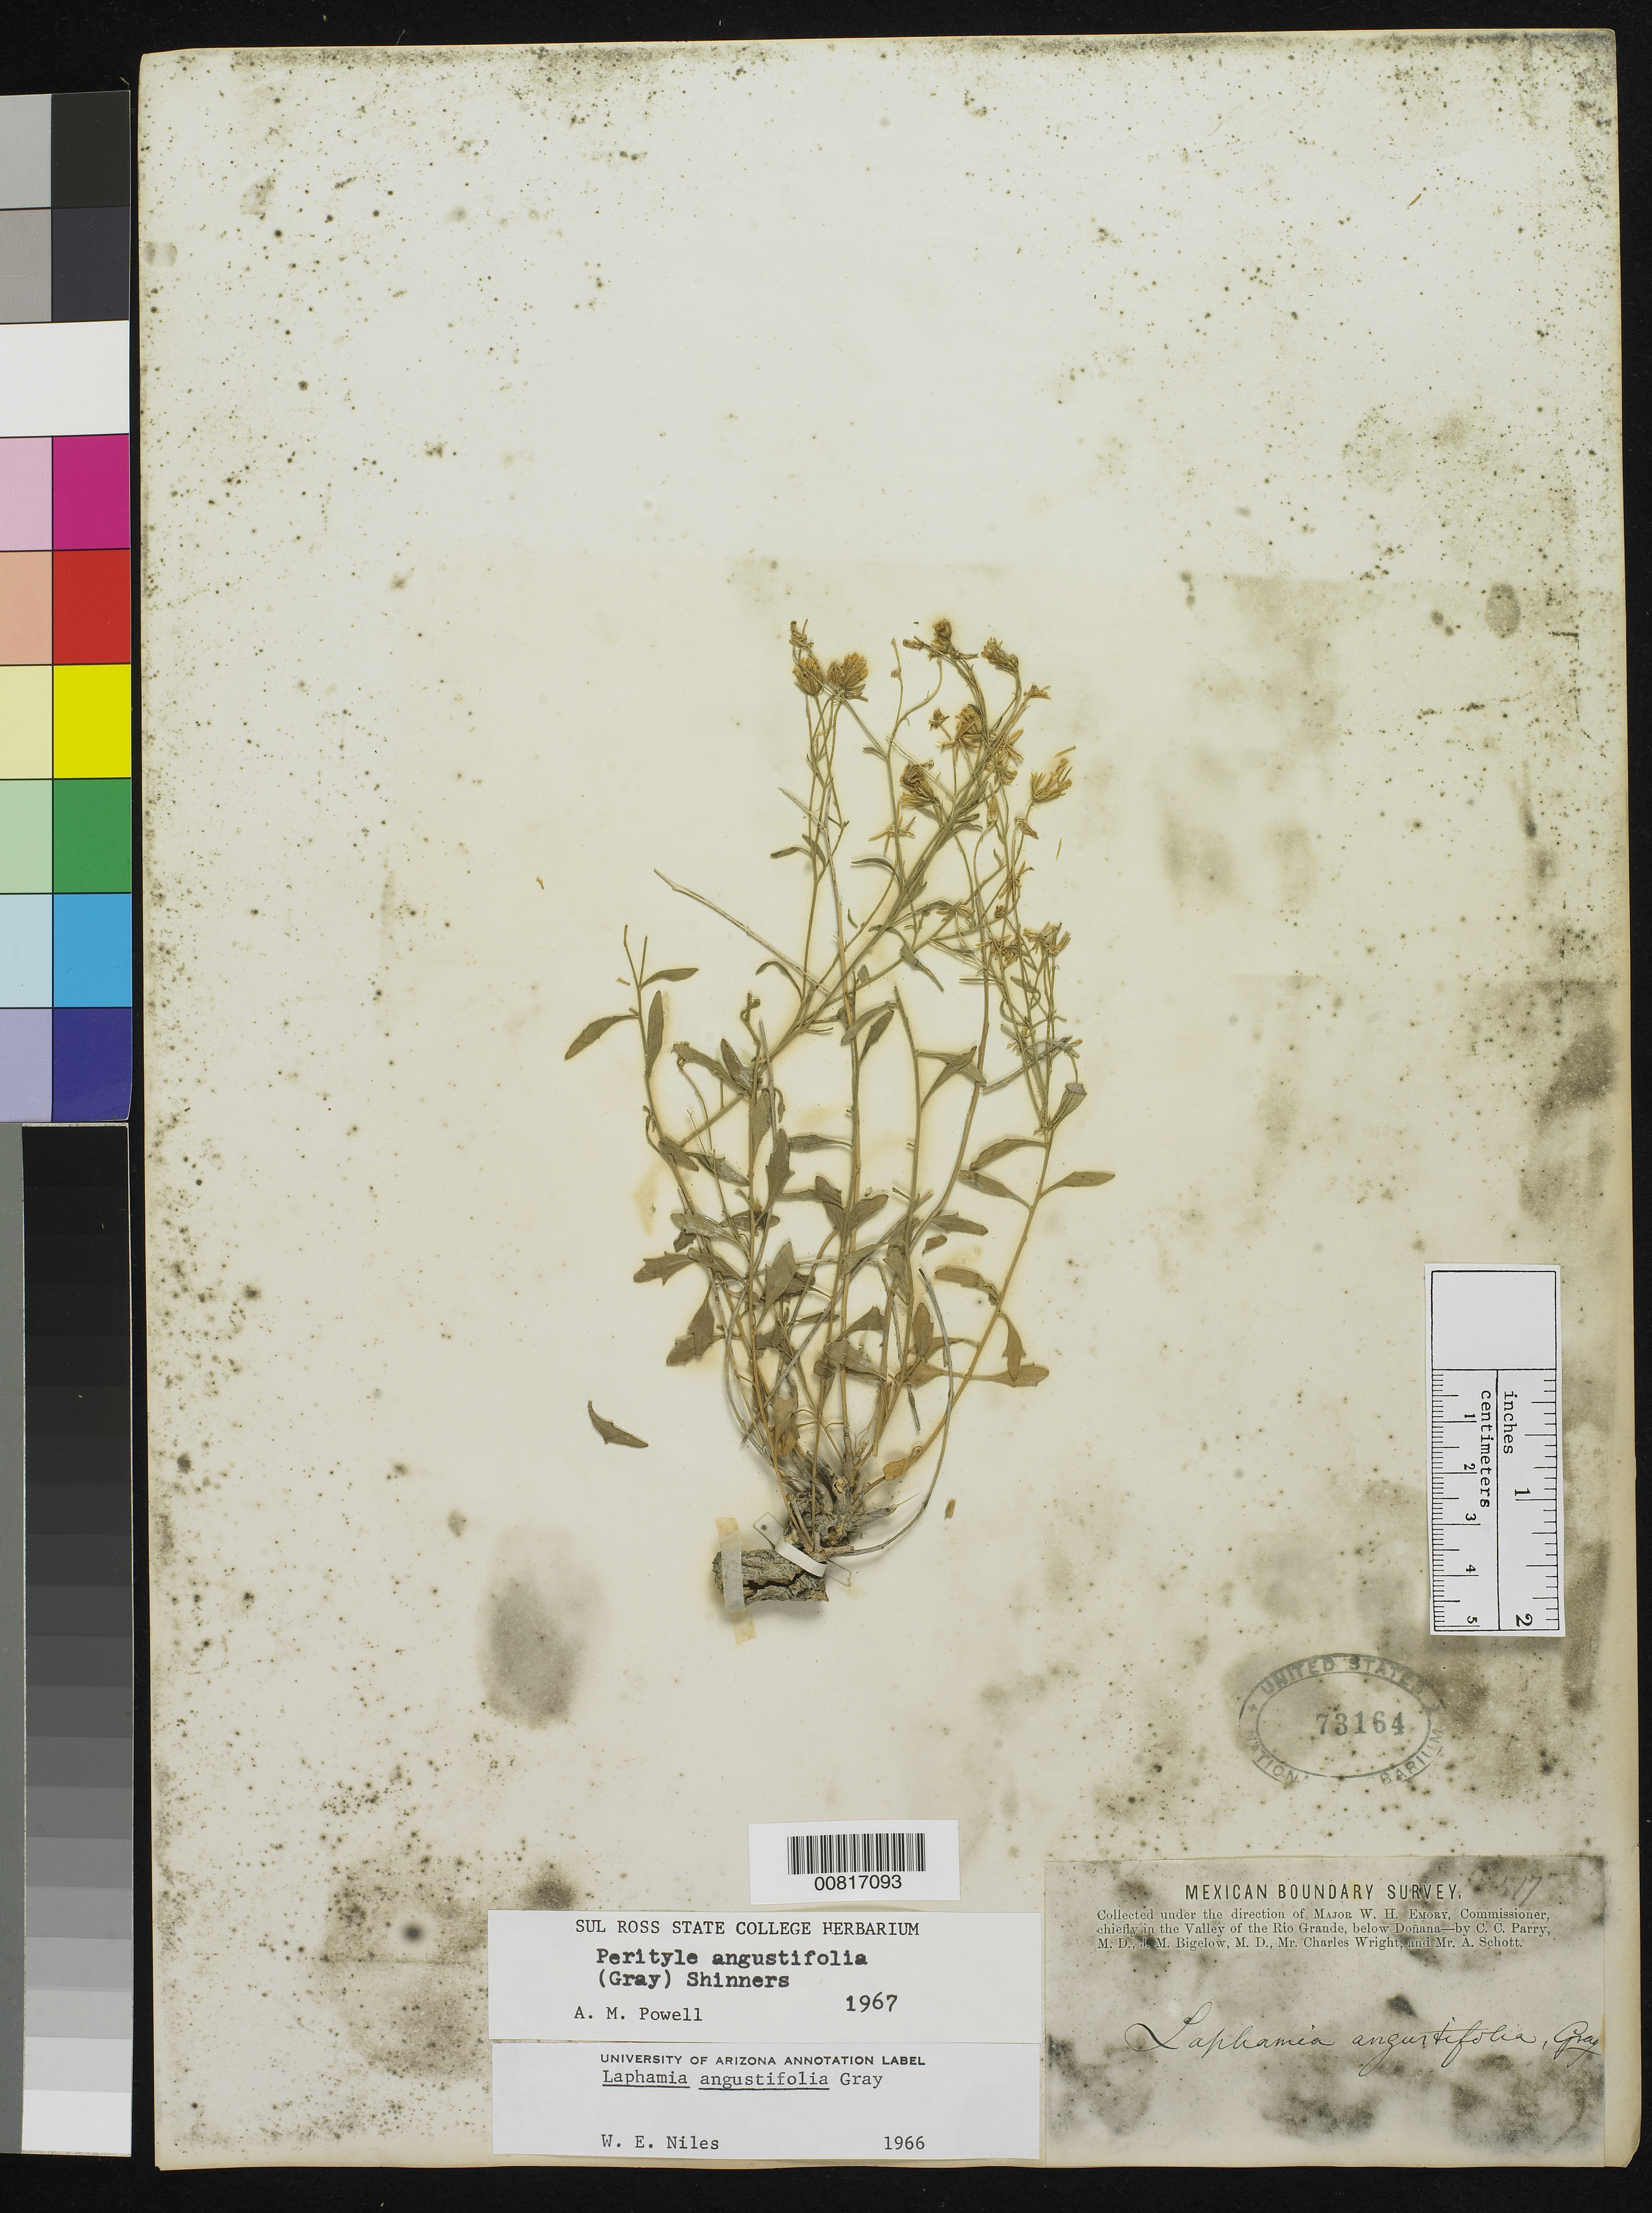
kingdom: Plantae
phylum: Tracheophyta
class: Magnoliopsida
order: Asterales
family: Asteraceae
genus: Perityle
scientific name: Perityle angustifolia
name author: (A. Gray) Shinners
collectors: C. C. Parry, J. M. Bigelow, C. Wright & A. C. V. Schott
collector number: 517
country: United States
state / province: New Mexico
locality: Valley of the Rio Grande, below Doñana, New Mexico.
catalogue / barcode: US 73164